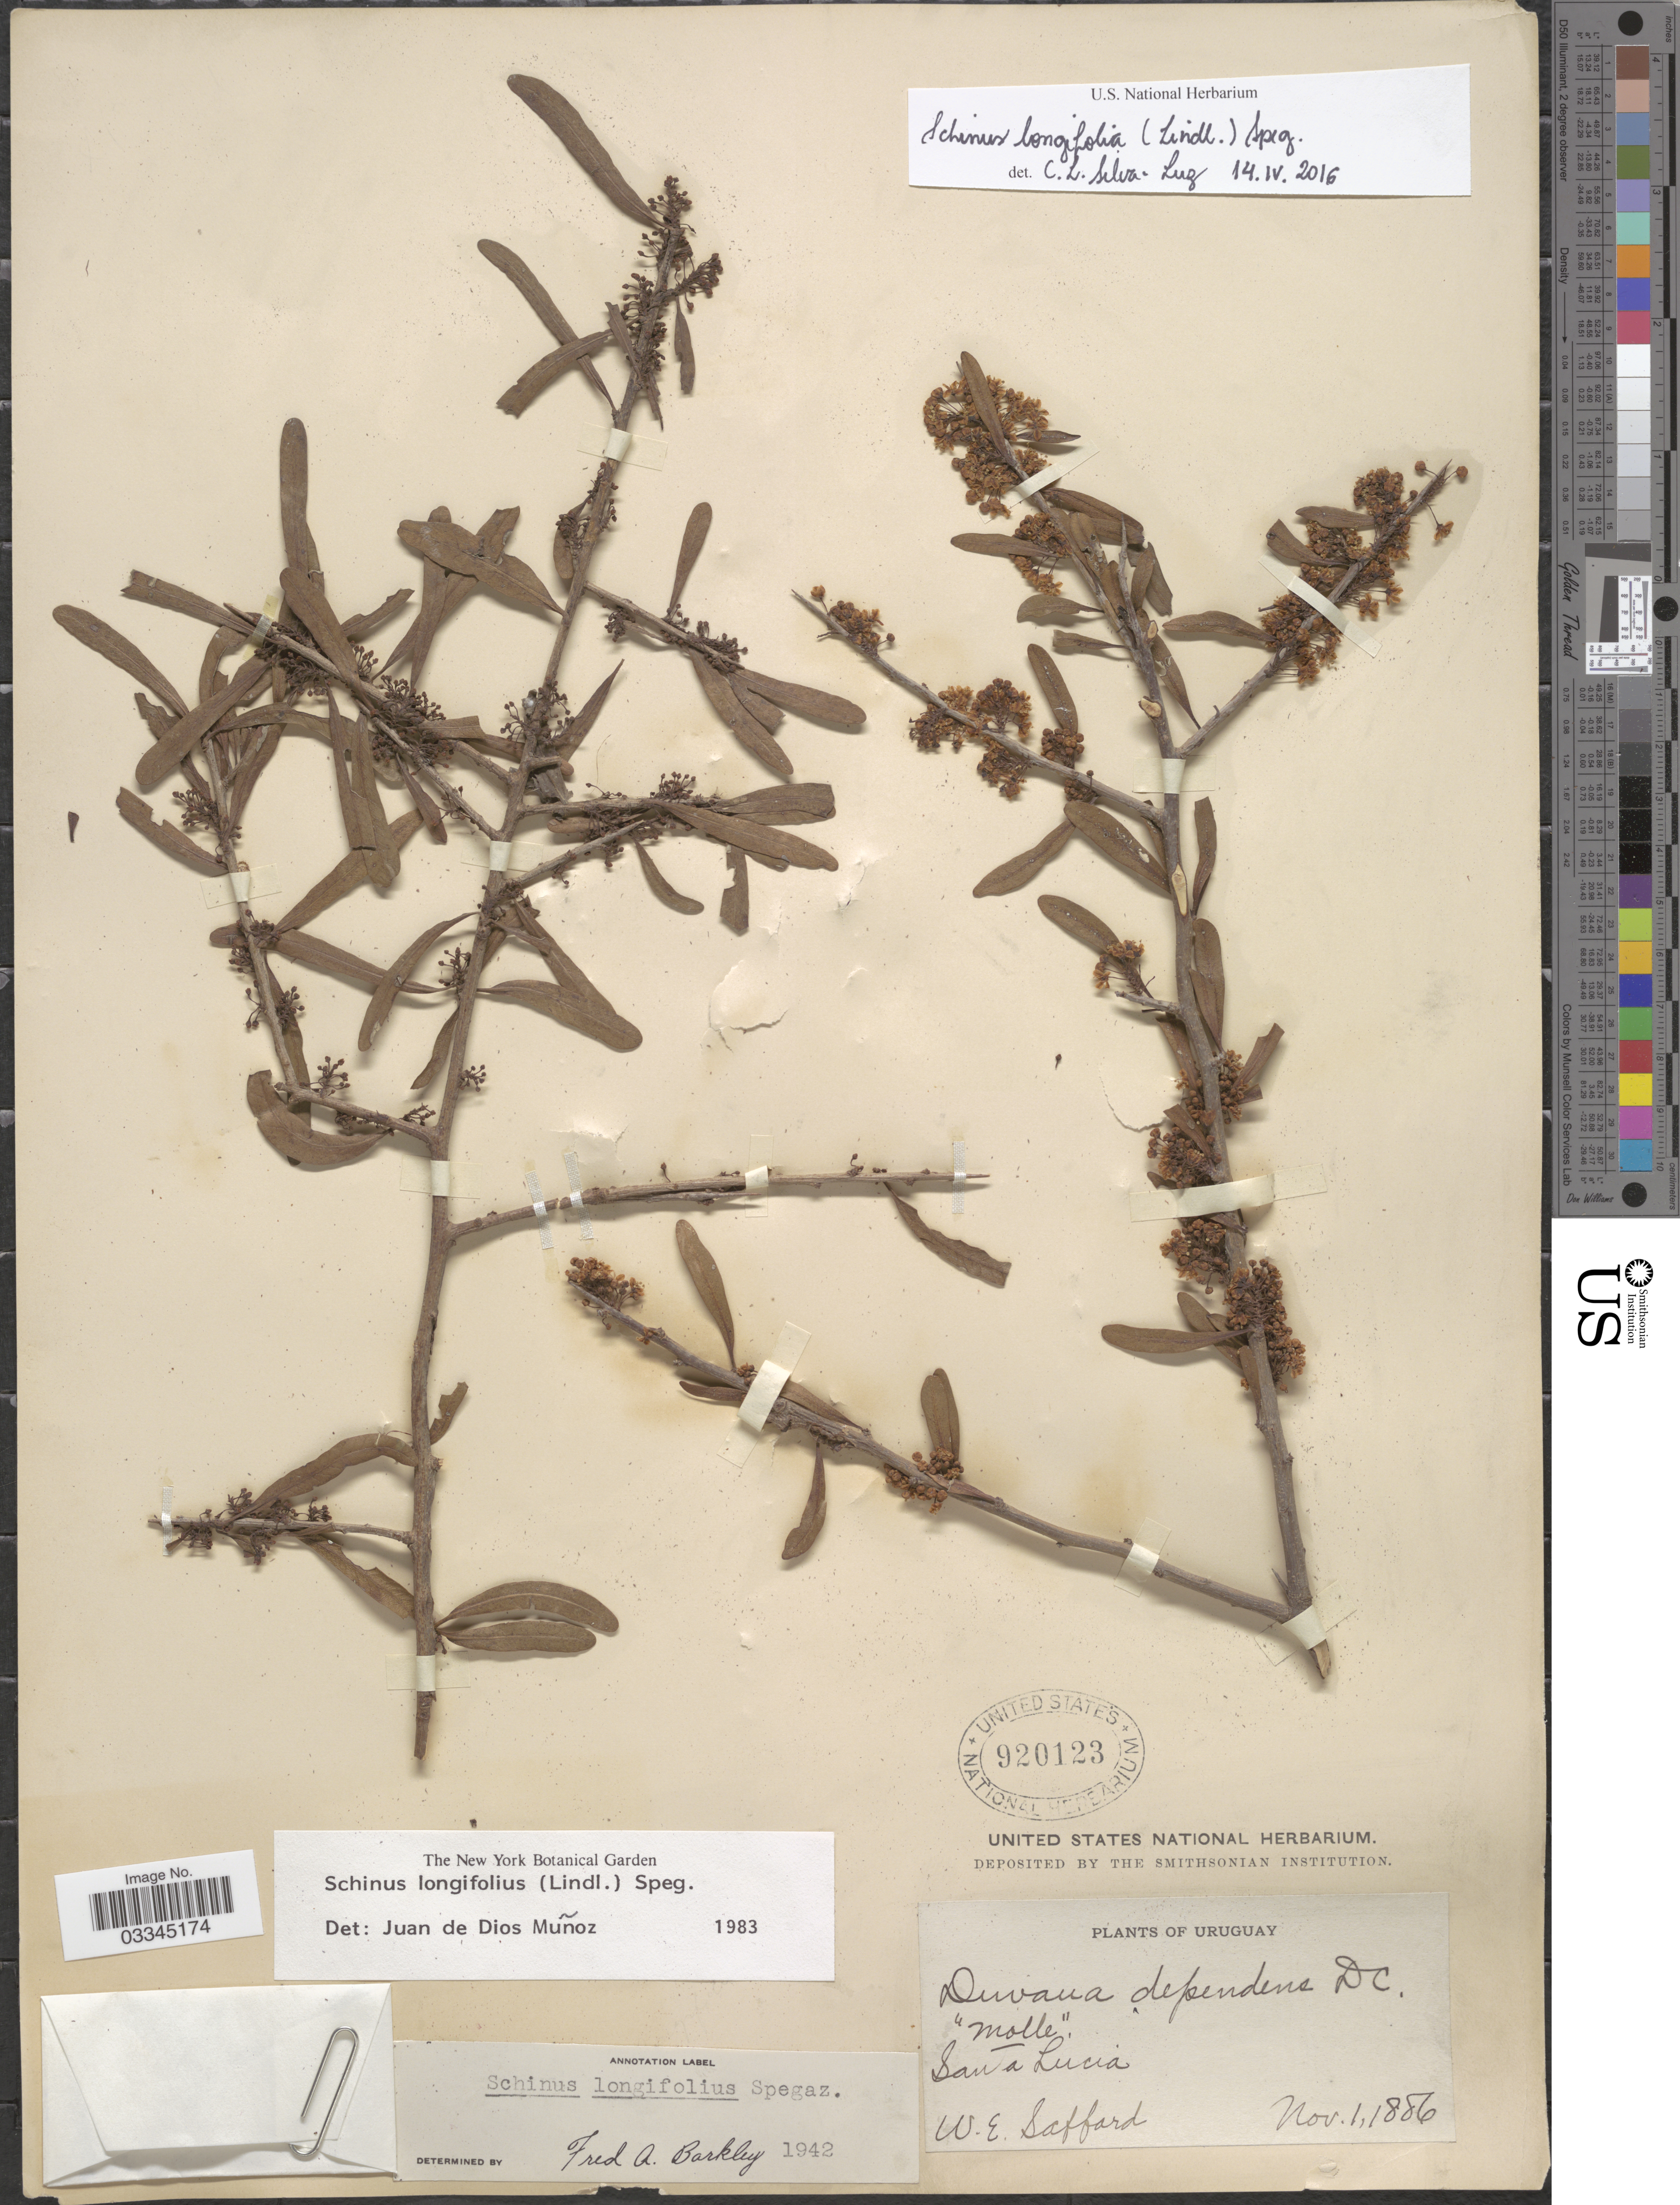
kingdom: Plantae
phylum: Tracheophyta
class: Magnoliopsida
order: Sapindales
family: Anacardiaceae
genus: Schinus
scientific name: Schinus longifolia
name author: (Lindl.) Speg.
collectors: W. E. Safford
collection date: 1886-11-01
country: Uruguay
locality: Santa Lucia.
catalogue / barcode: US 920123